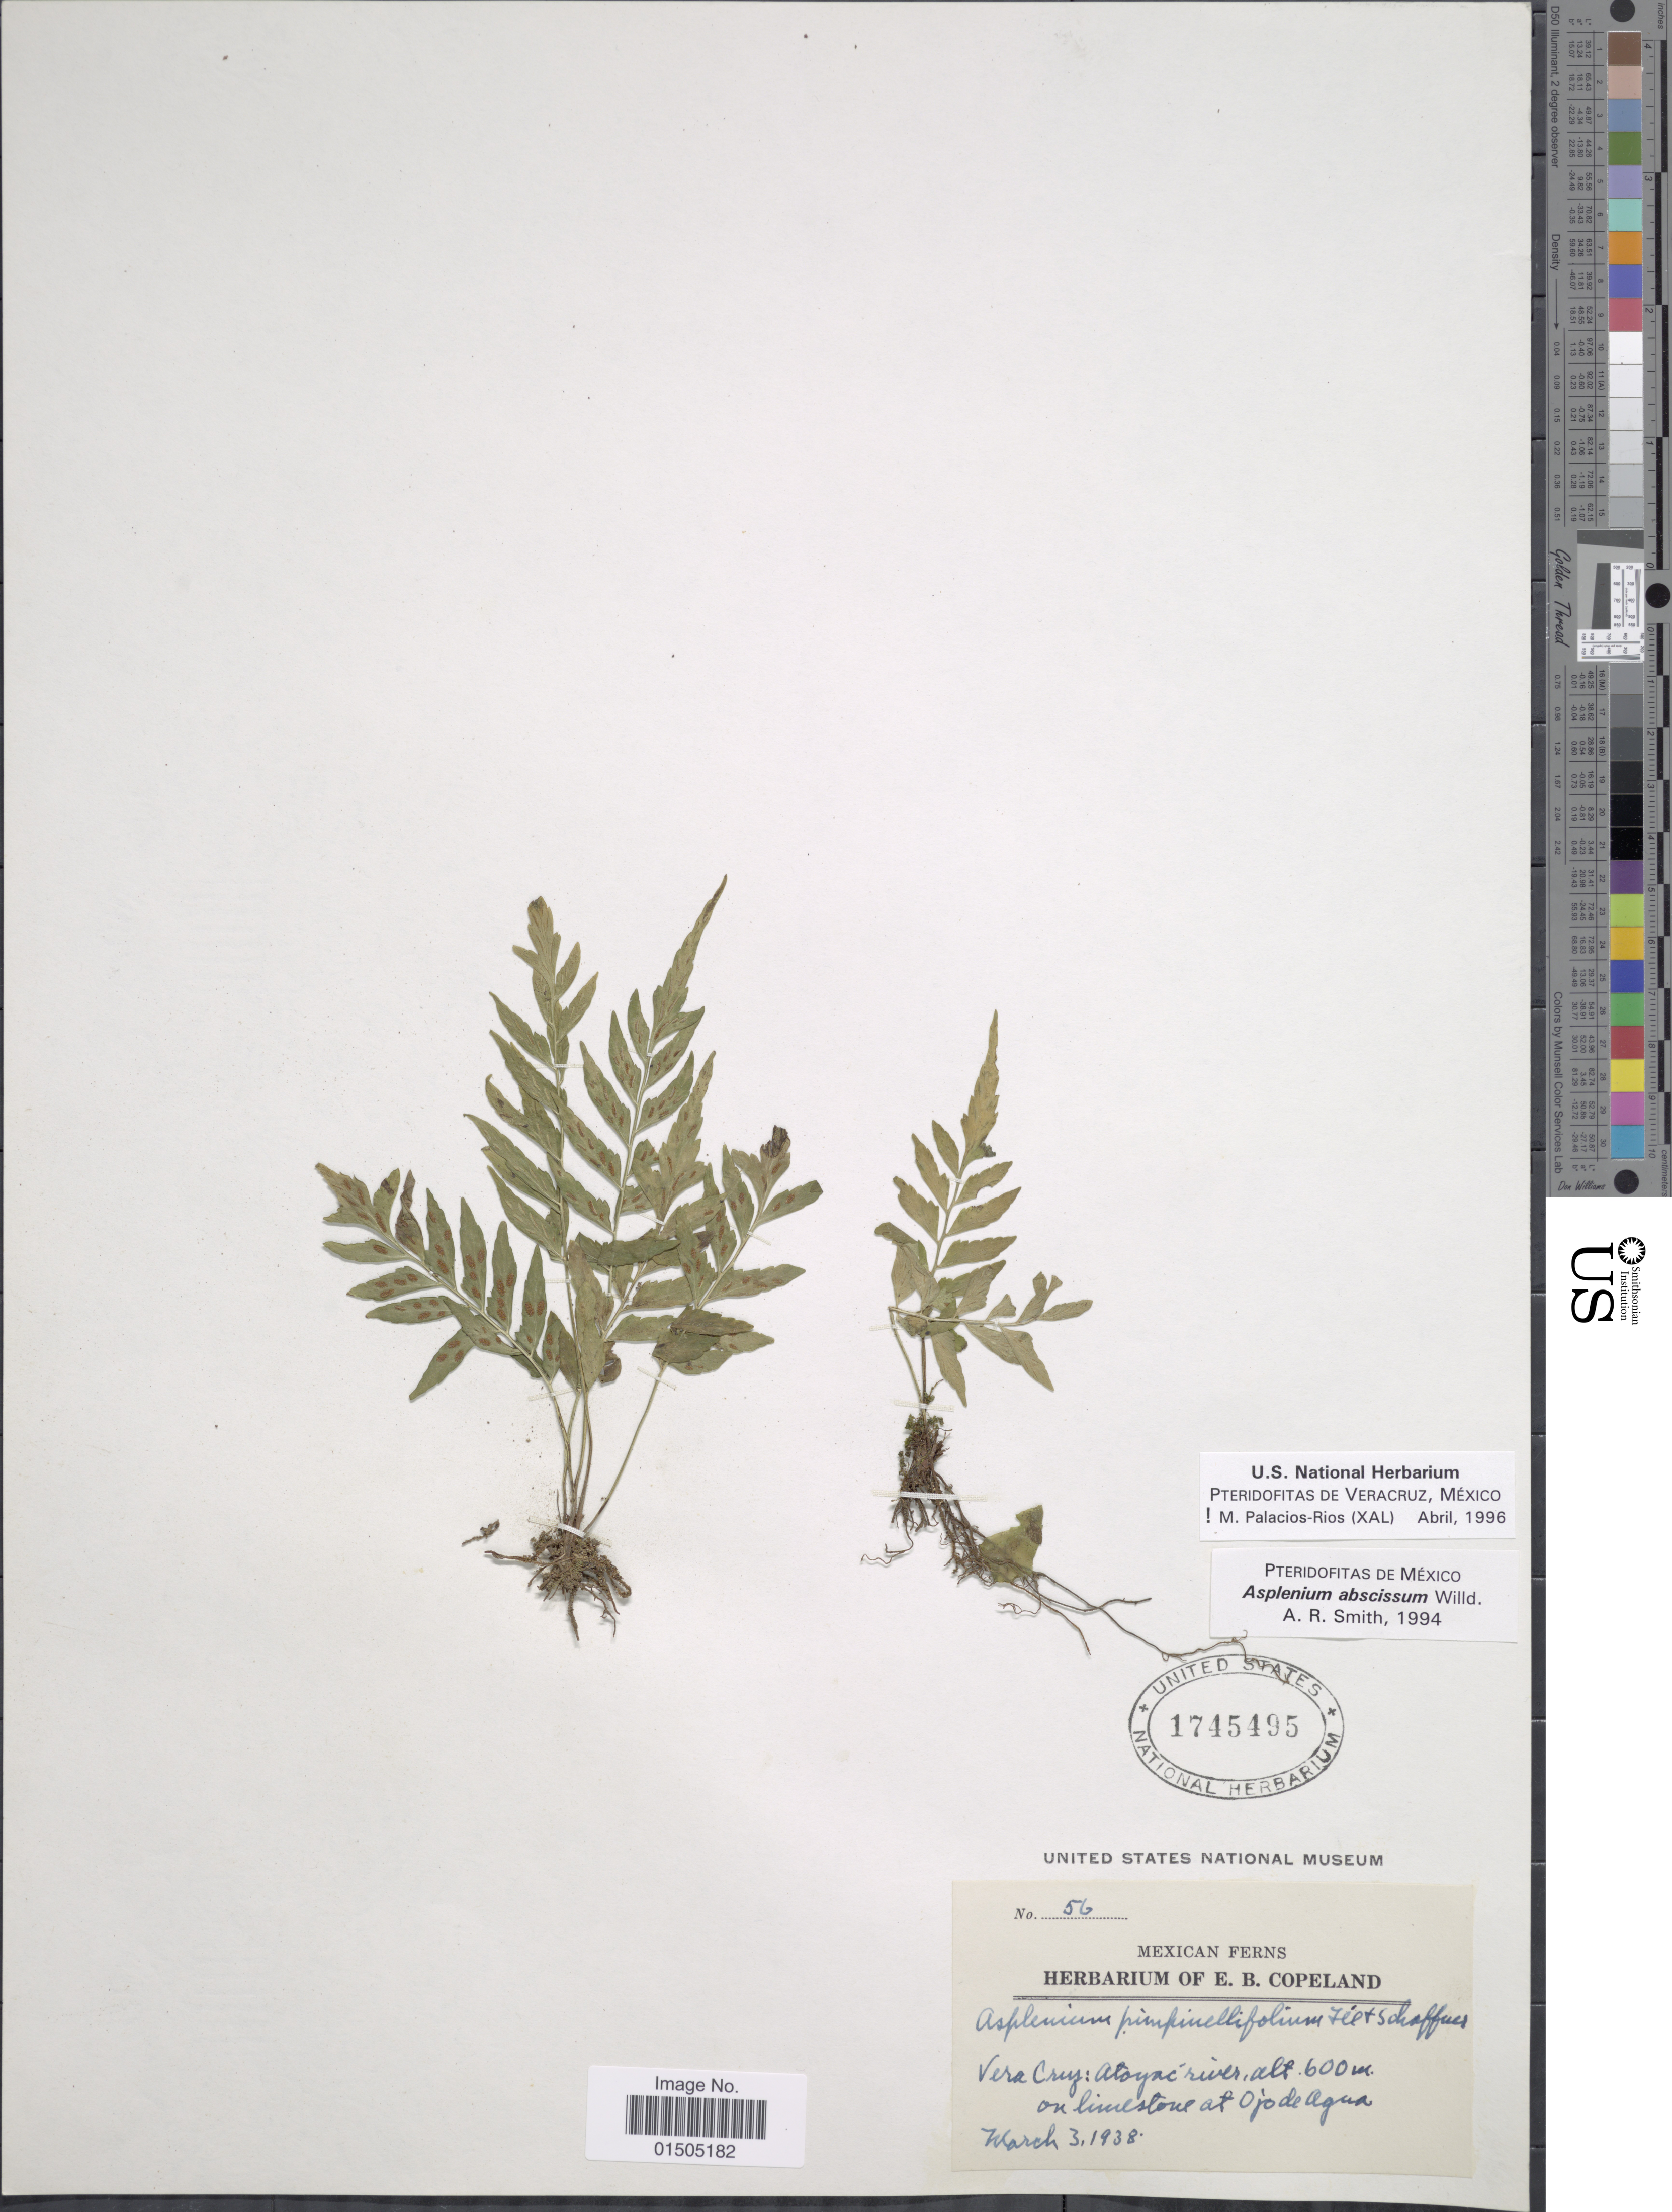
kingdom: Plantae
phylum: Tracheophyta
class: Polypodiopsida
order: Polypodiales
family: Aspleniaceae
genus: Asplenium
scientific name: Asplenium abscissum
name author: Willd.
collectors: ex herb. E. B. Copeland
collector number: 56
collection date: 1938-03-03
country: Mexico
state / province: Veracruz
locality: Atoyac river, on limestone at Ojode Agua.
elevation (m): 600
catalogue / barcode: US 1745495